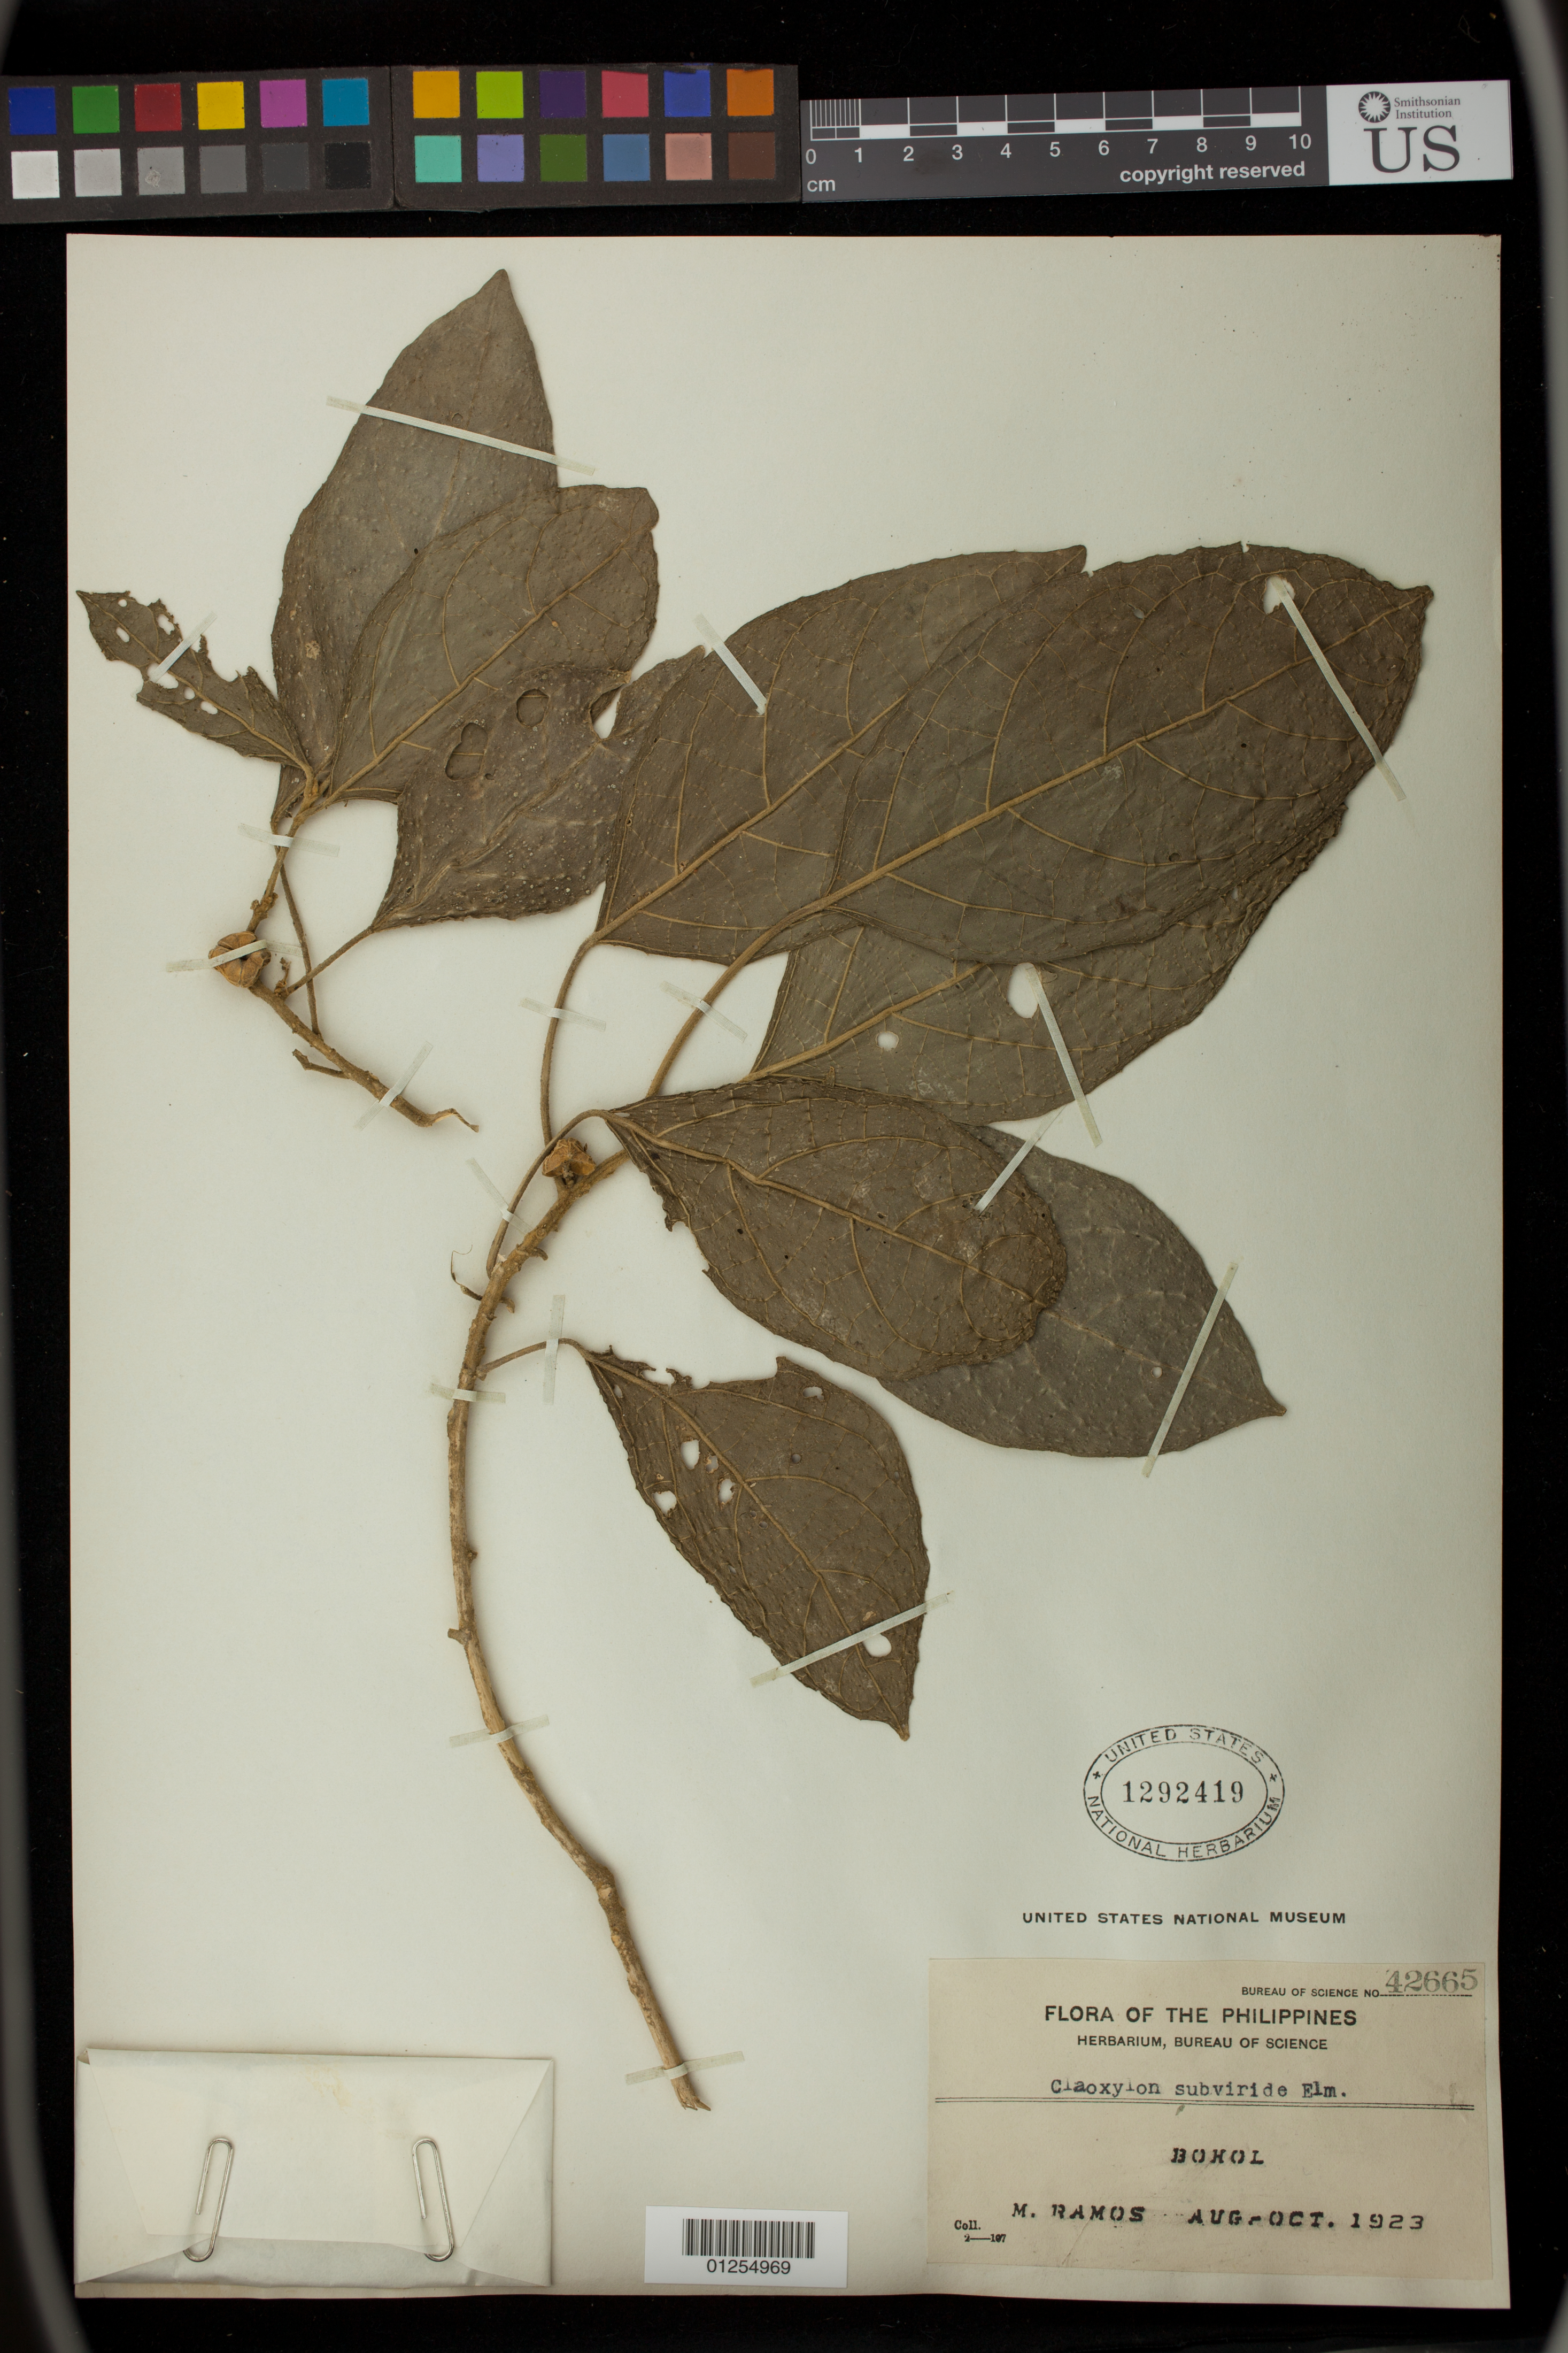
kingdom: Plantae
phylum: Tracheophyta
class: Magnoliopsida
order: Malpighiales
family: Euphorbiaceae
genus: Claoxylon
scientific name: Claoxylon subviride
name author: Elmer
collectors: M. Ramos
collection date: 1923-08/1923-10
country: Philippines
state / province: Central Visayas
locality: Bohol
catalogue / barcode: US 1292419